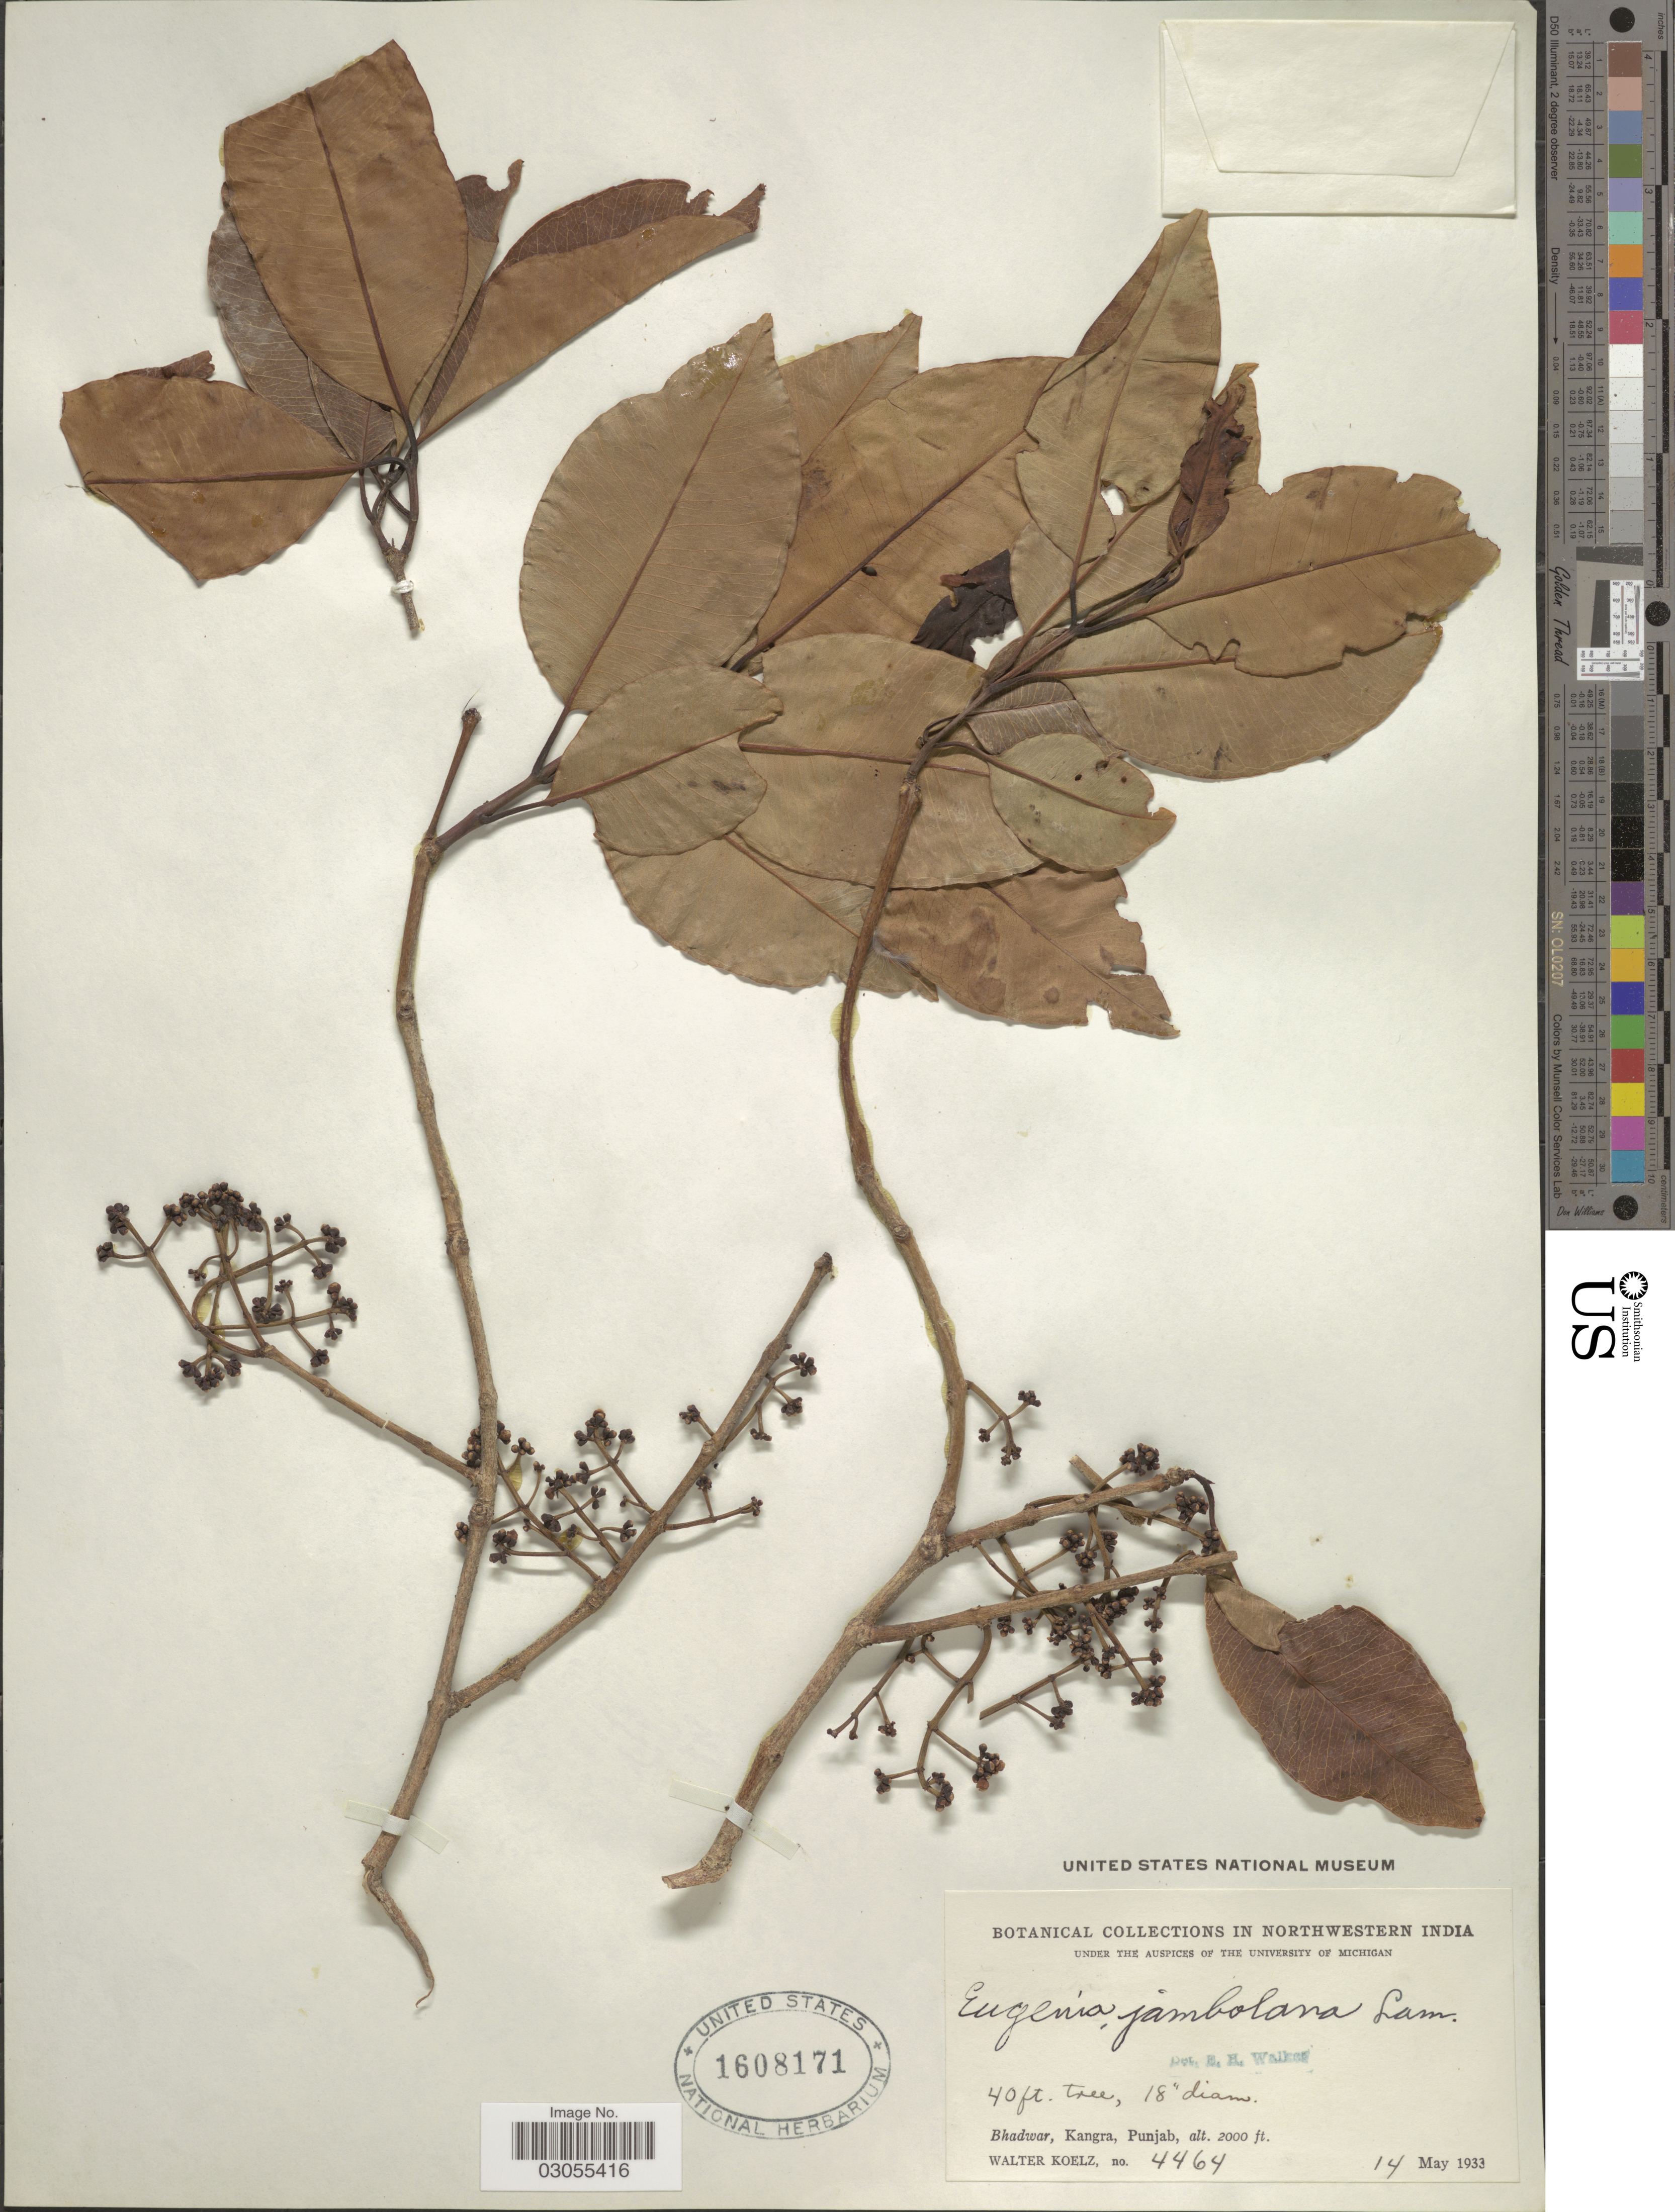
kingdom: Plantae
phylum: Tracheophyta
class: Magnoliopsida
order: Myrtales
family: Myrtaceae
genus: Syzygium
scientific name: Syzygium cumini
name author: (L.) Skeels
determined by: Strong, Mark T., (BOT), Smithsonian Institution - National Museum of Natural History (UNITED STATES)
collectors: W. N. Koelz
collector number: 4464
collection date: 1933-05-14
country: India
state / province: Punjab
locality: Northwestern India. Bhadwar, Kangra.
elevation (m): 610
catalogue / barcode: US 1608171